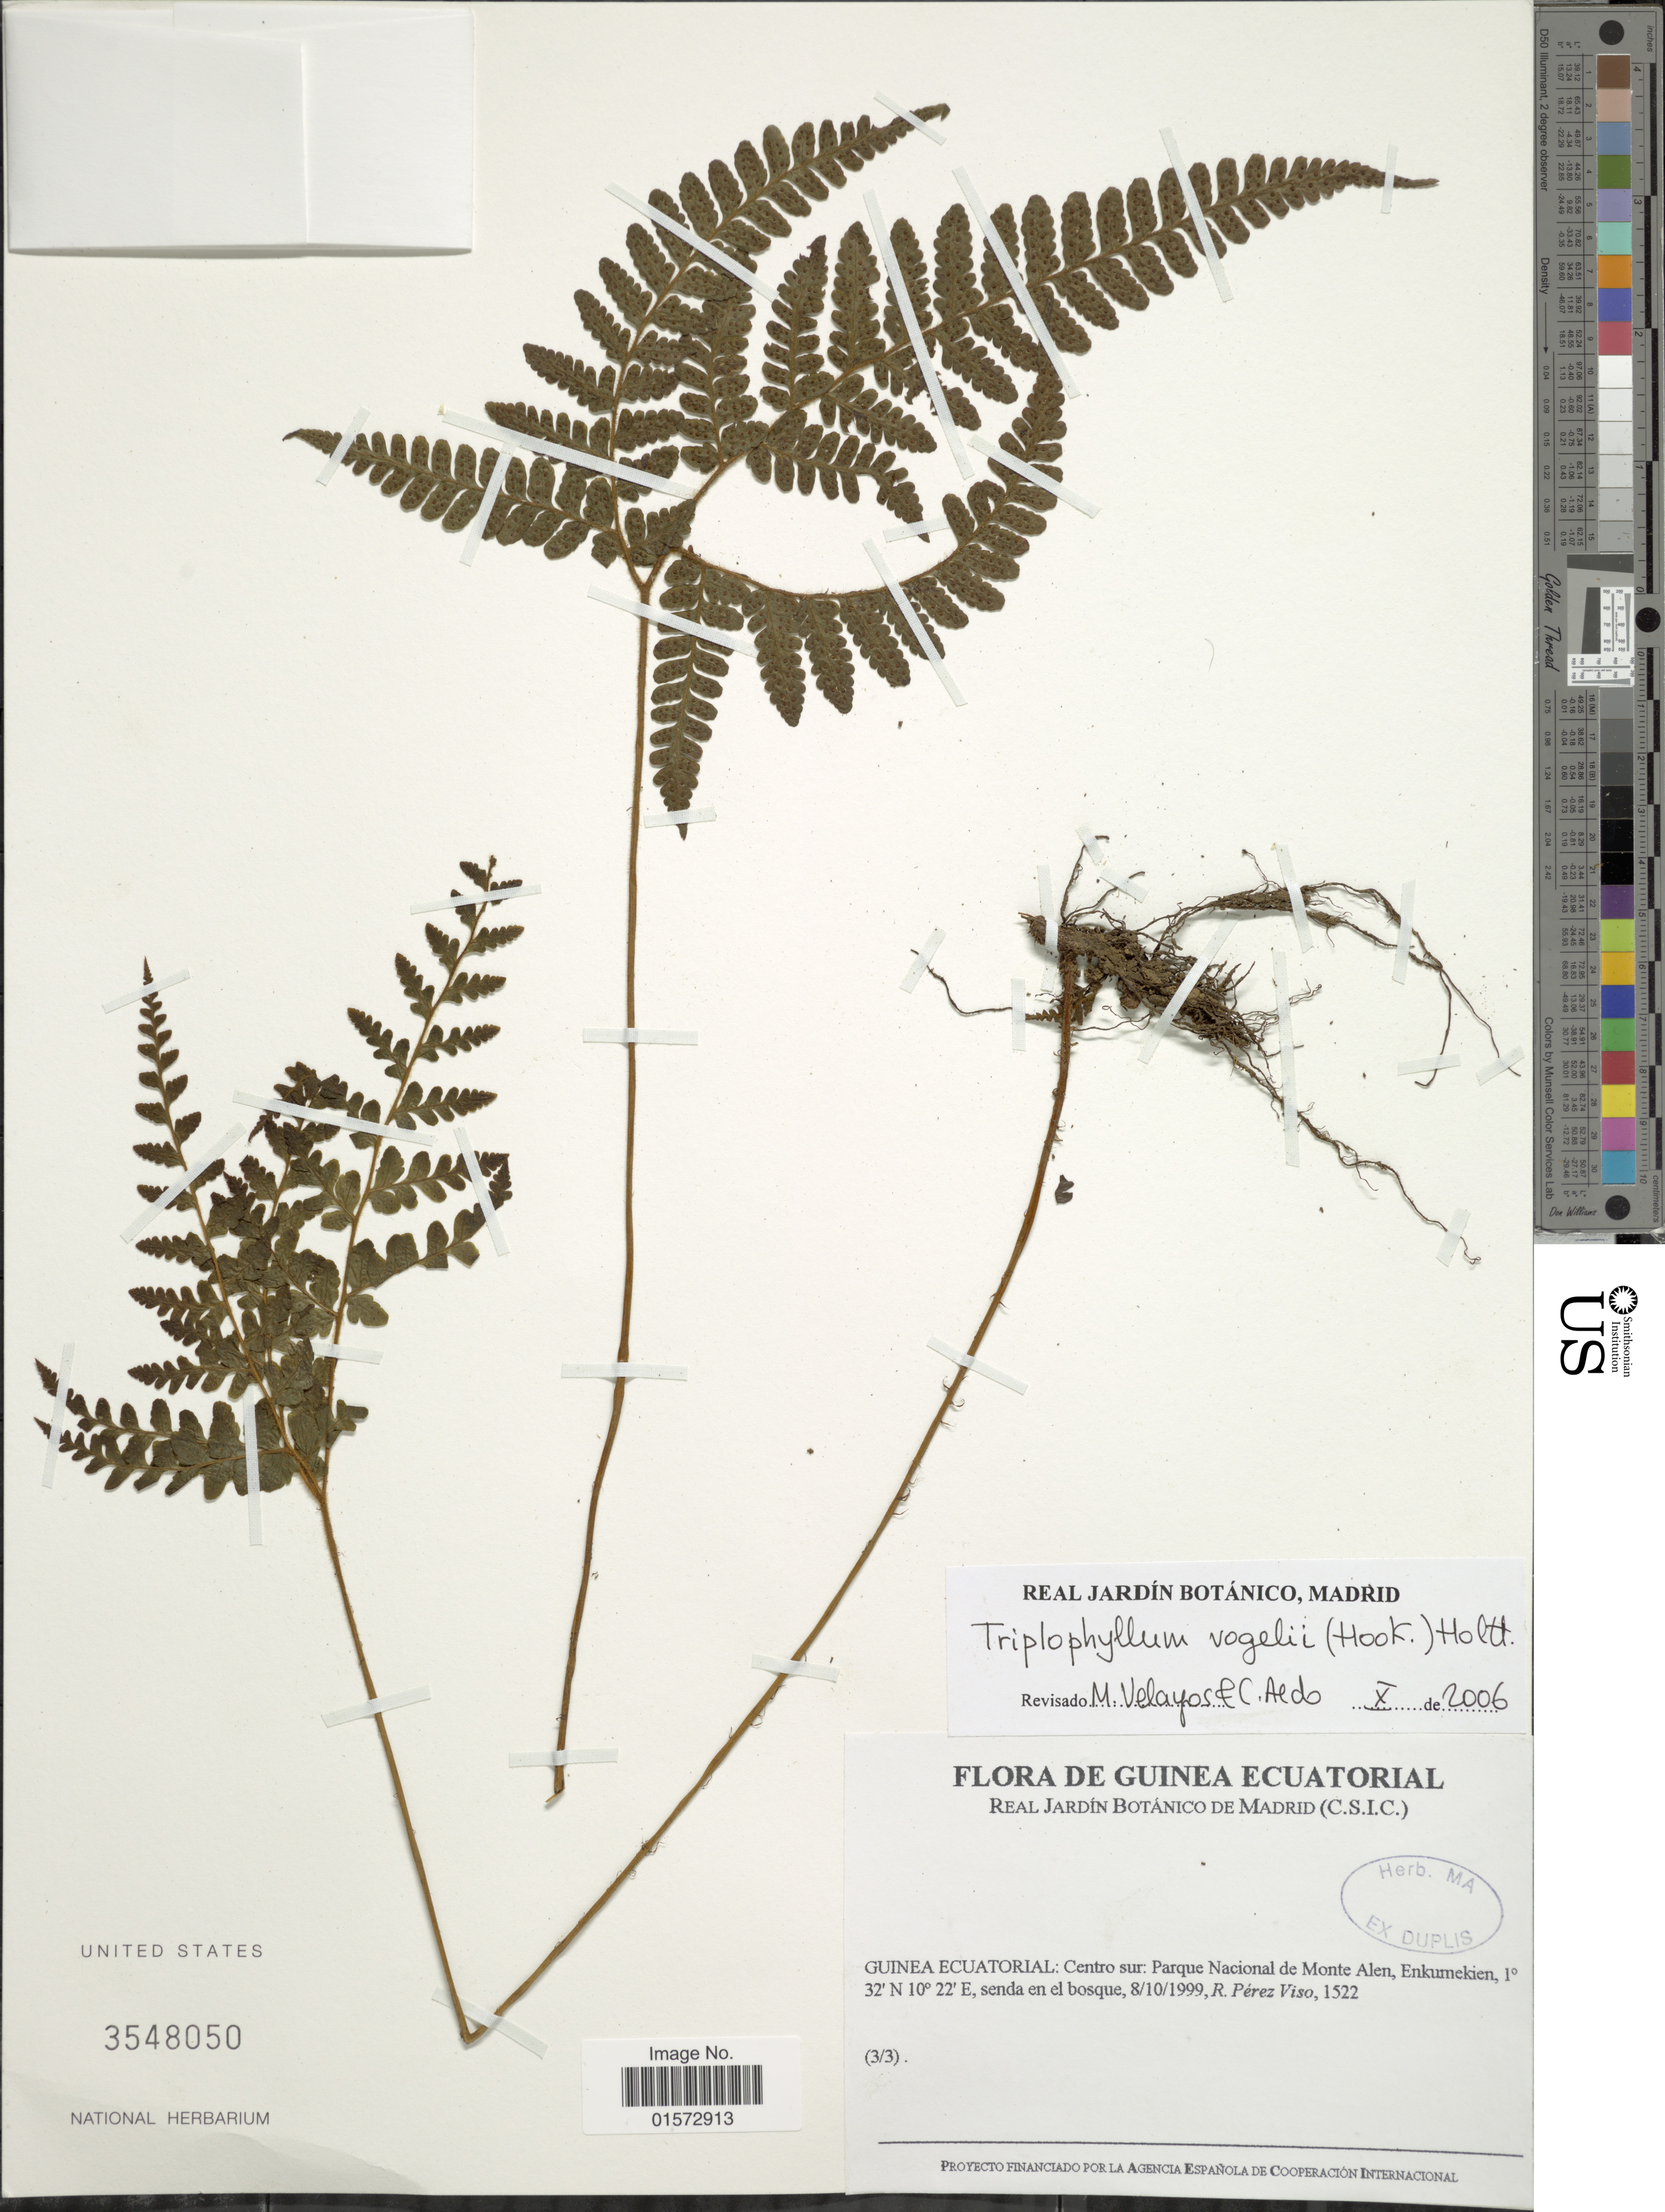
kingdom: Plantae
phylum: Tracheophyta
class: Polypodiopsida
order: Polypodiales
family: Tectariaceae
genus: Triplophyllum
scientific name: Triplophyllum vogelii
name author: (Hook.)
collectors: R. Perez Viso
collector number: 1522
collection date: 1999-10-08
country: Equatorial Guinea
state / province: Centro Sur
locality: Parque Nacional de Monte Alen, Enkumekien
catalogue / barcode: US 3548050